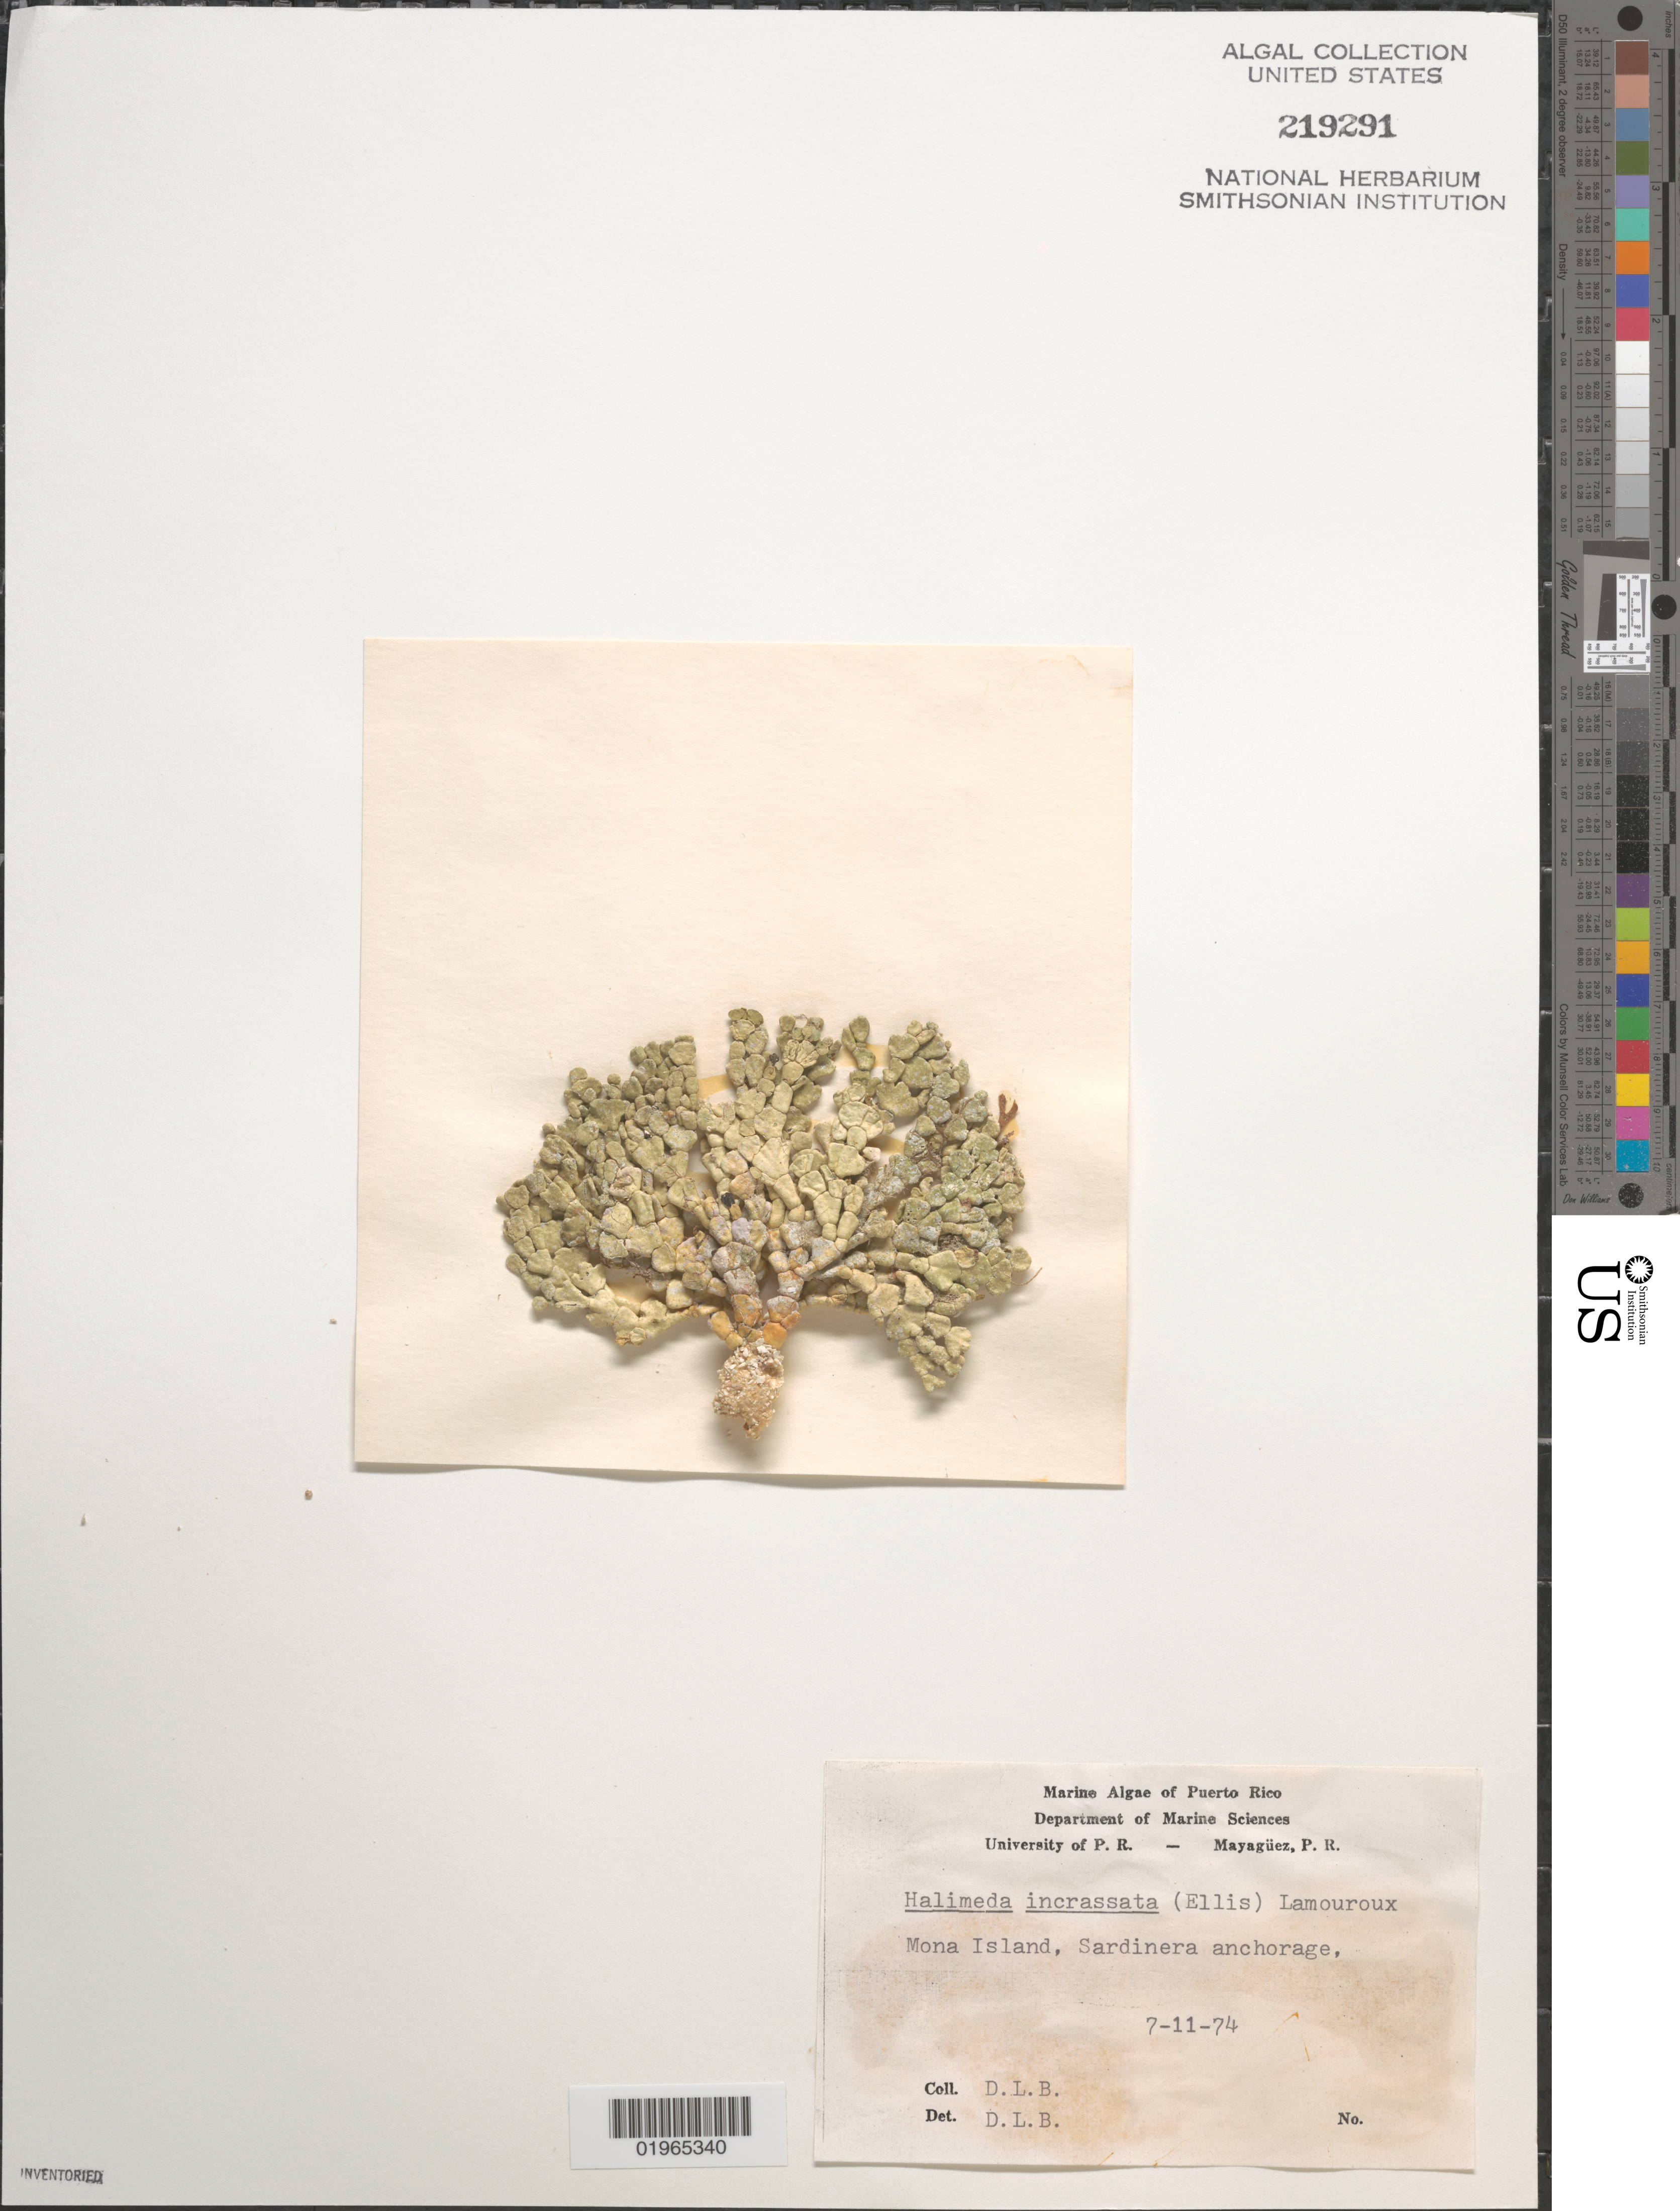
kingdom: Plantae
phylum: Chlorophyta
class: Ulvophyceae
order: Bryopsidales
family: Halimedaceae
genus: Halimeda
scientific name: Halimeda incrassata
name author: (J. Ellis) J.V.Lamouroux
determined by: Ballantine, D. L.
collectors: D.L. Ballantine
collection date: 1974-07-11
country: Puerto Rico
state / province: Mayagüez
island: Mona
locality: Sardinera anchorage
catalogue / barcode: US 219291